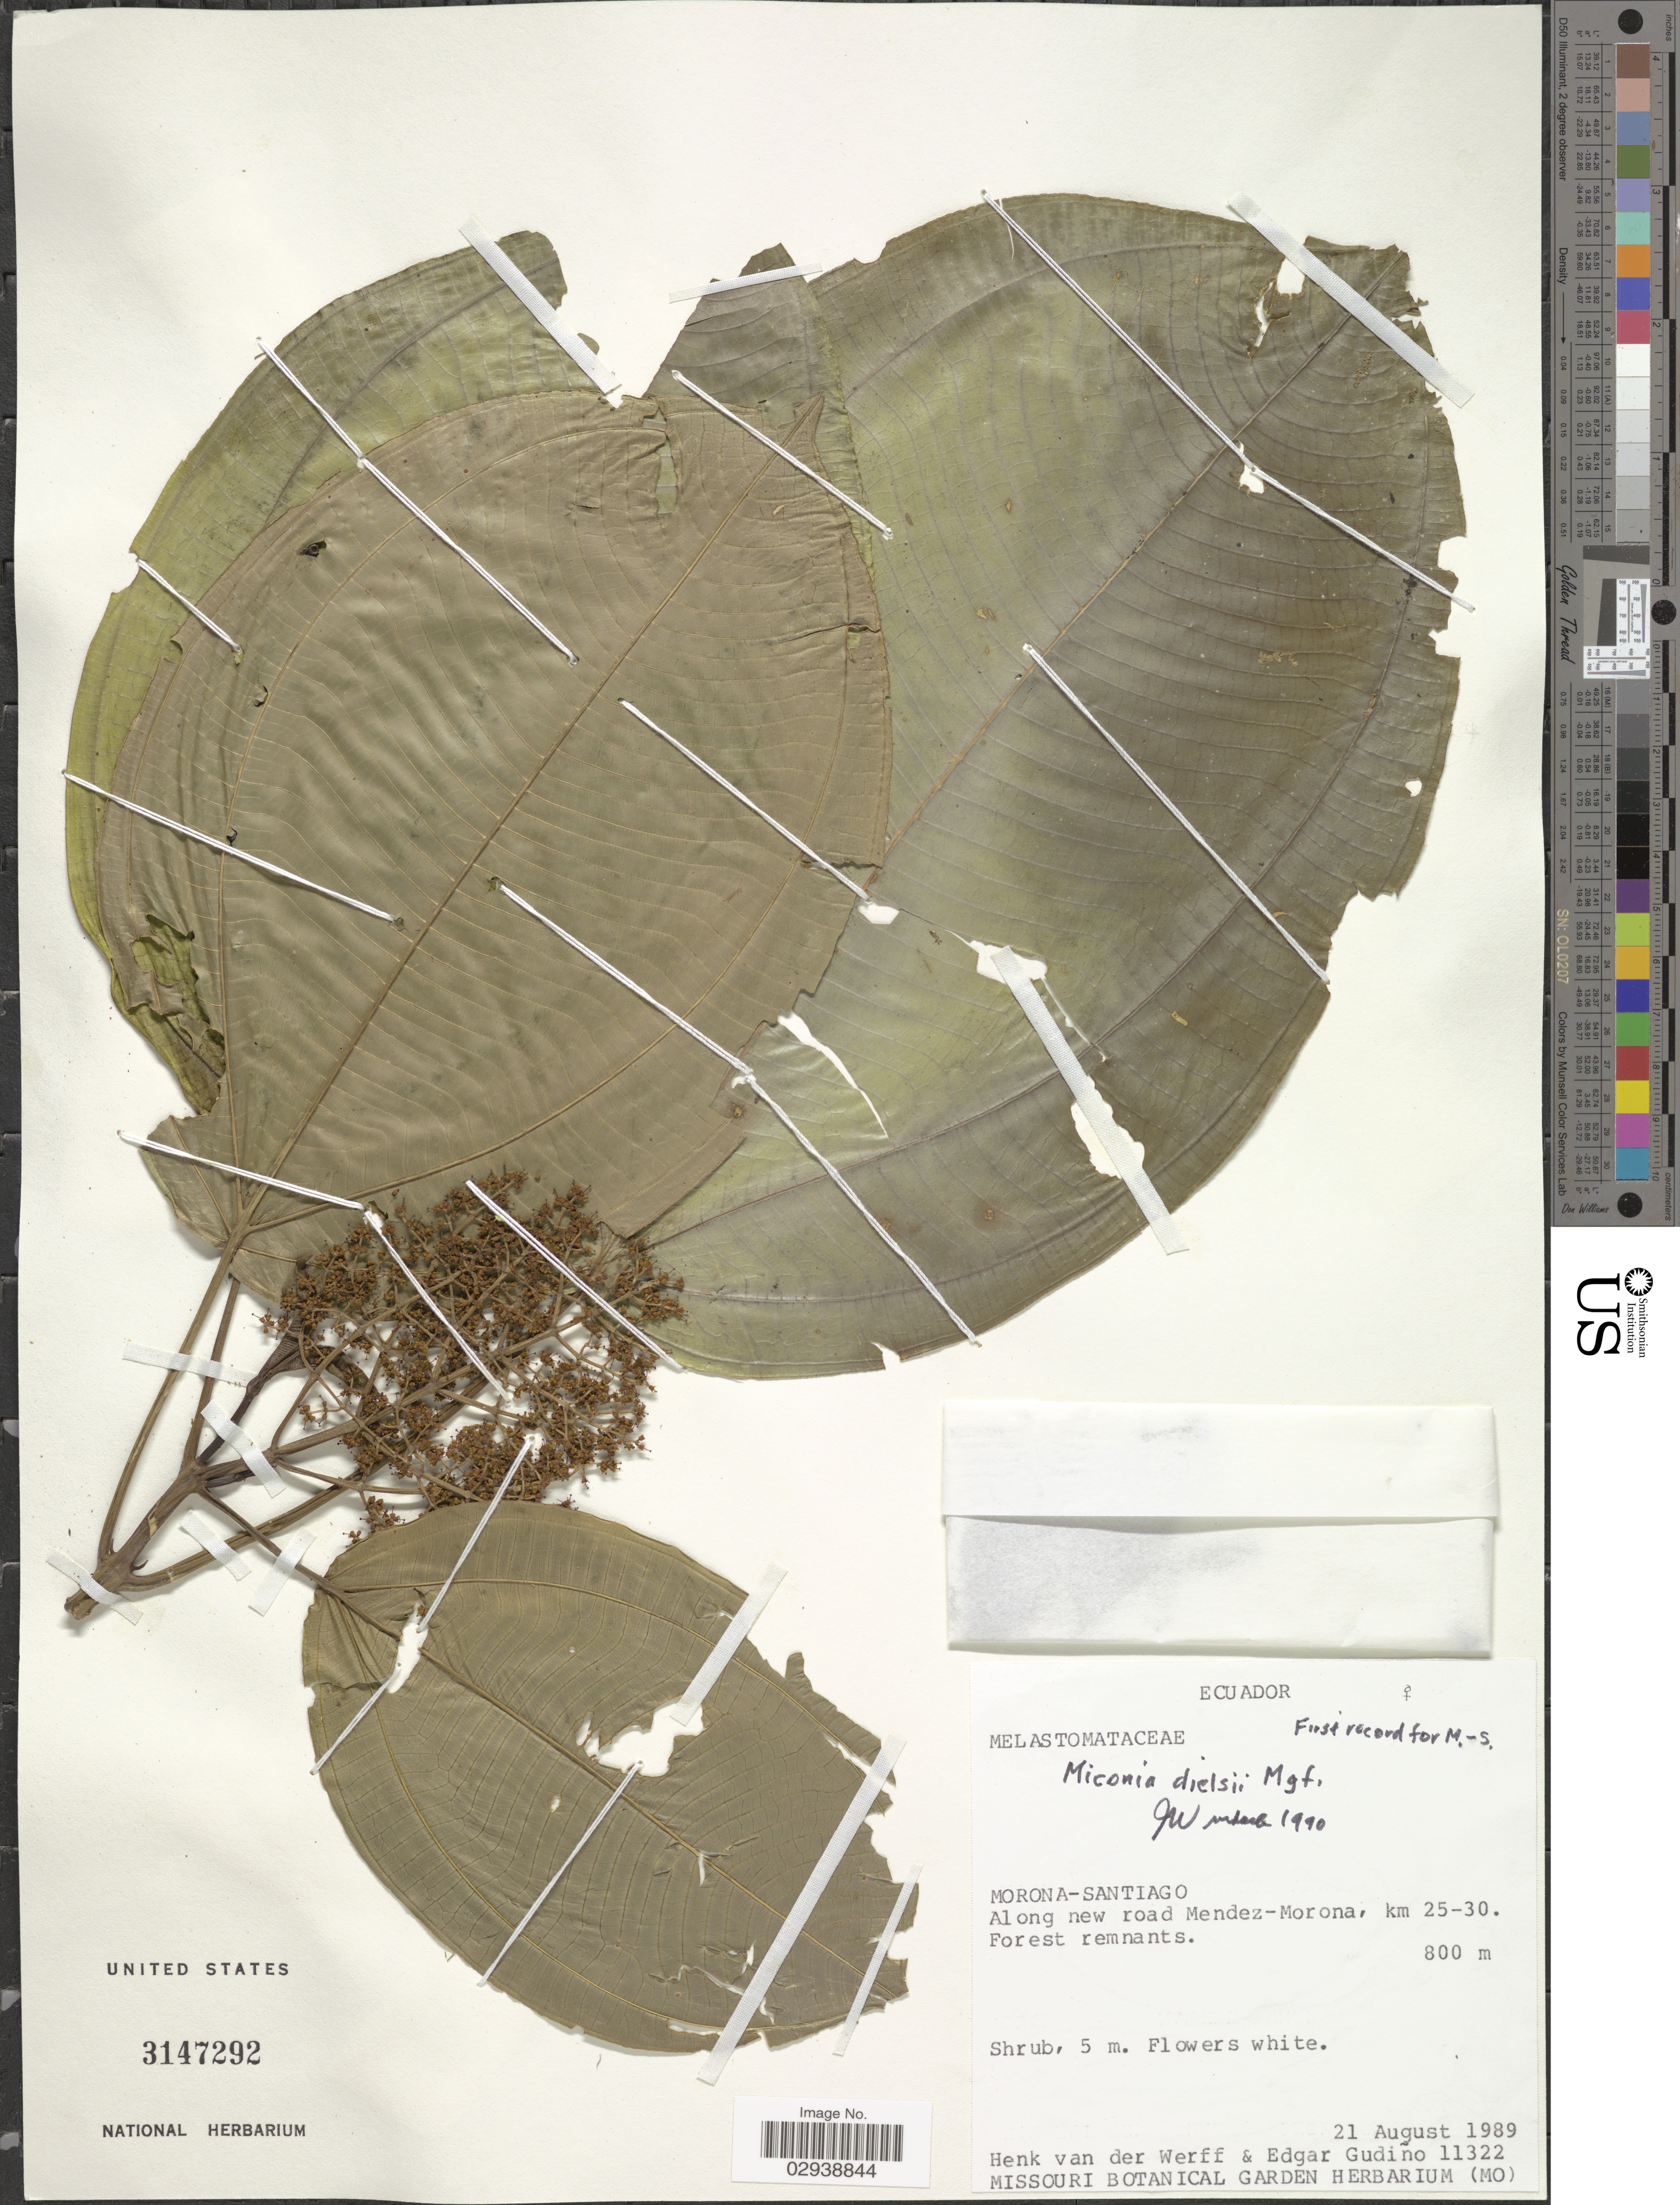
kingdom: Plantae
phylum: Tracheophyta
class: Magnoliopsida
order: Myrtales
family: Melastomataceae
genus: Miconia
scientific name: Miconia dielsii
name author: Markgr.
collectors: H. van der Werff & E. Gudiño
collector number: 11322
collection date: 1989-08-21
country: Ecuador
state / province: Morona-Santiago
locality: Along new road Mendez-Morona, km 25-30.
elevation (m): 800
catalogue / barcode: US 3147292